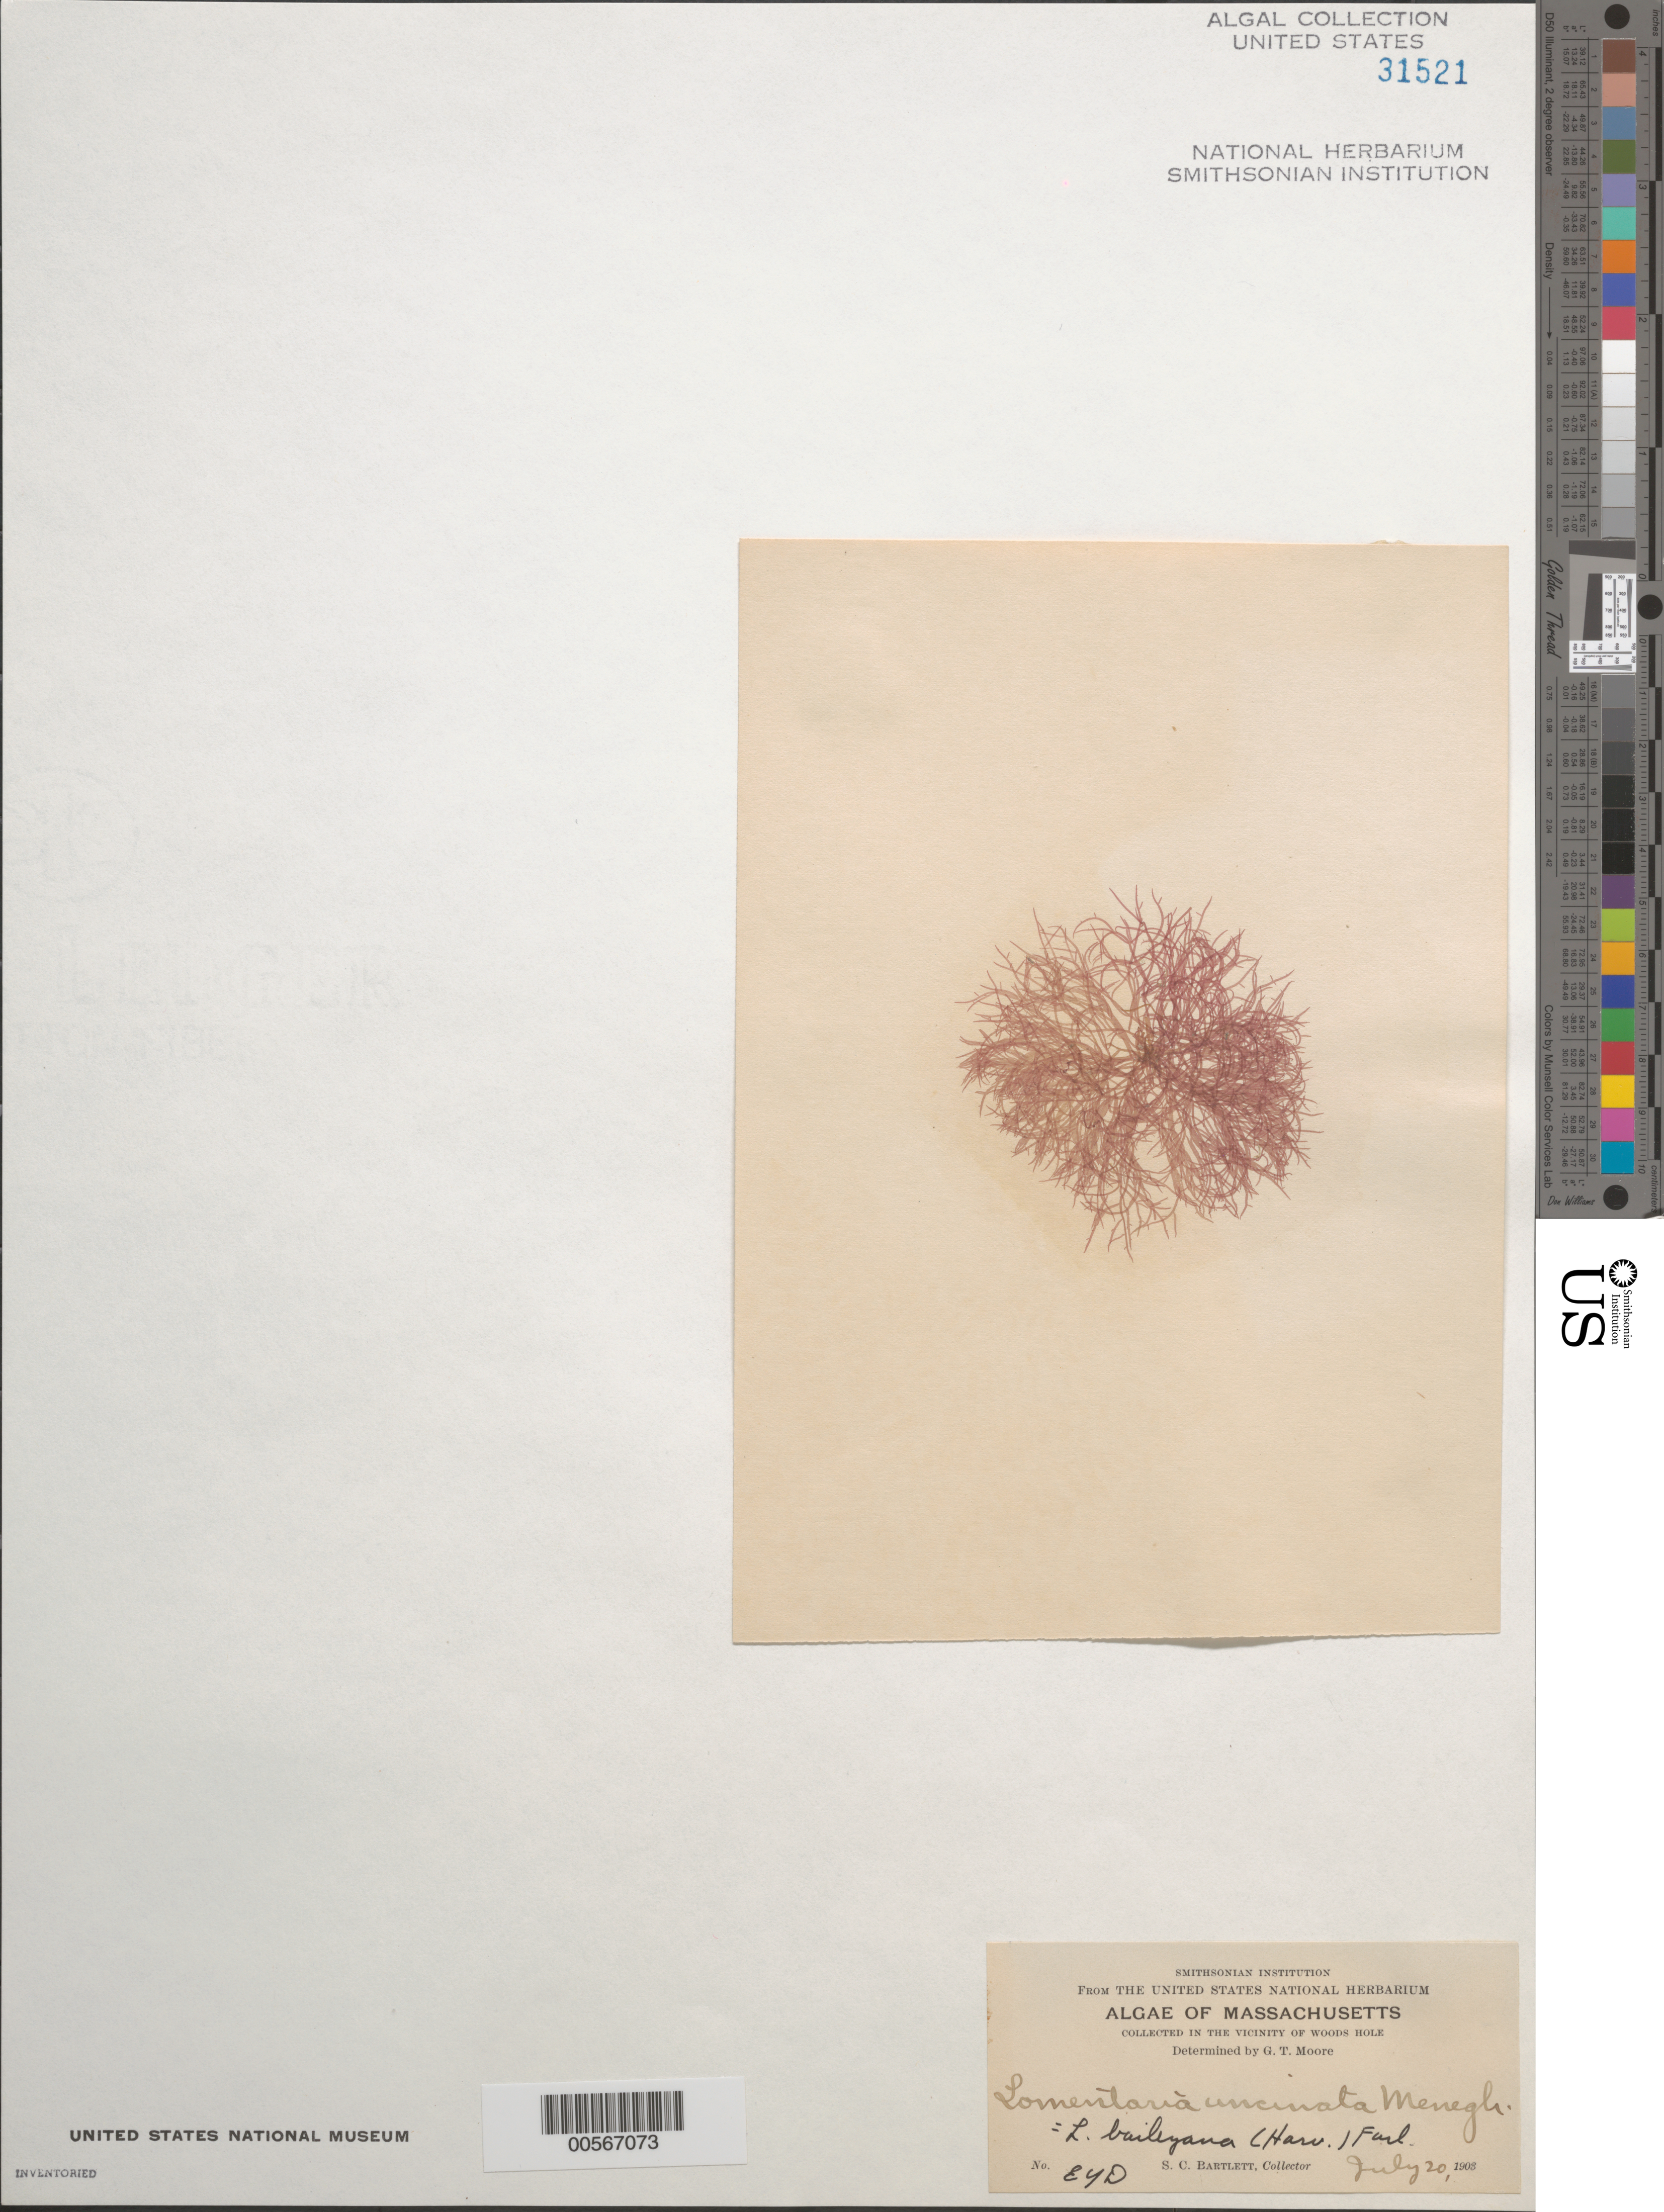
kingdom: Plantae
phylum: Rhodophyta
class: Florideophyceae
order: Rhodymeniales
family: Lomentariaceae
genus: Hooperia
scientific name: Hooperia divaricata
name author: (Durant) M.J. Wynne et al.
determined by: Algae name updating Project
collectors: S. C. Bartlett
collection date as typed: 20 Jul 1903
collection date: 1903-07-20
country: United States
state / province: Massachusetts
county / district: Barnstable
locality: Woods Hole area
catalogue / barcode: US 31521